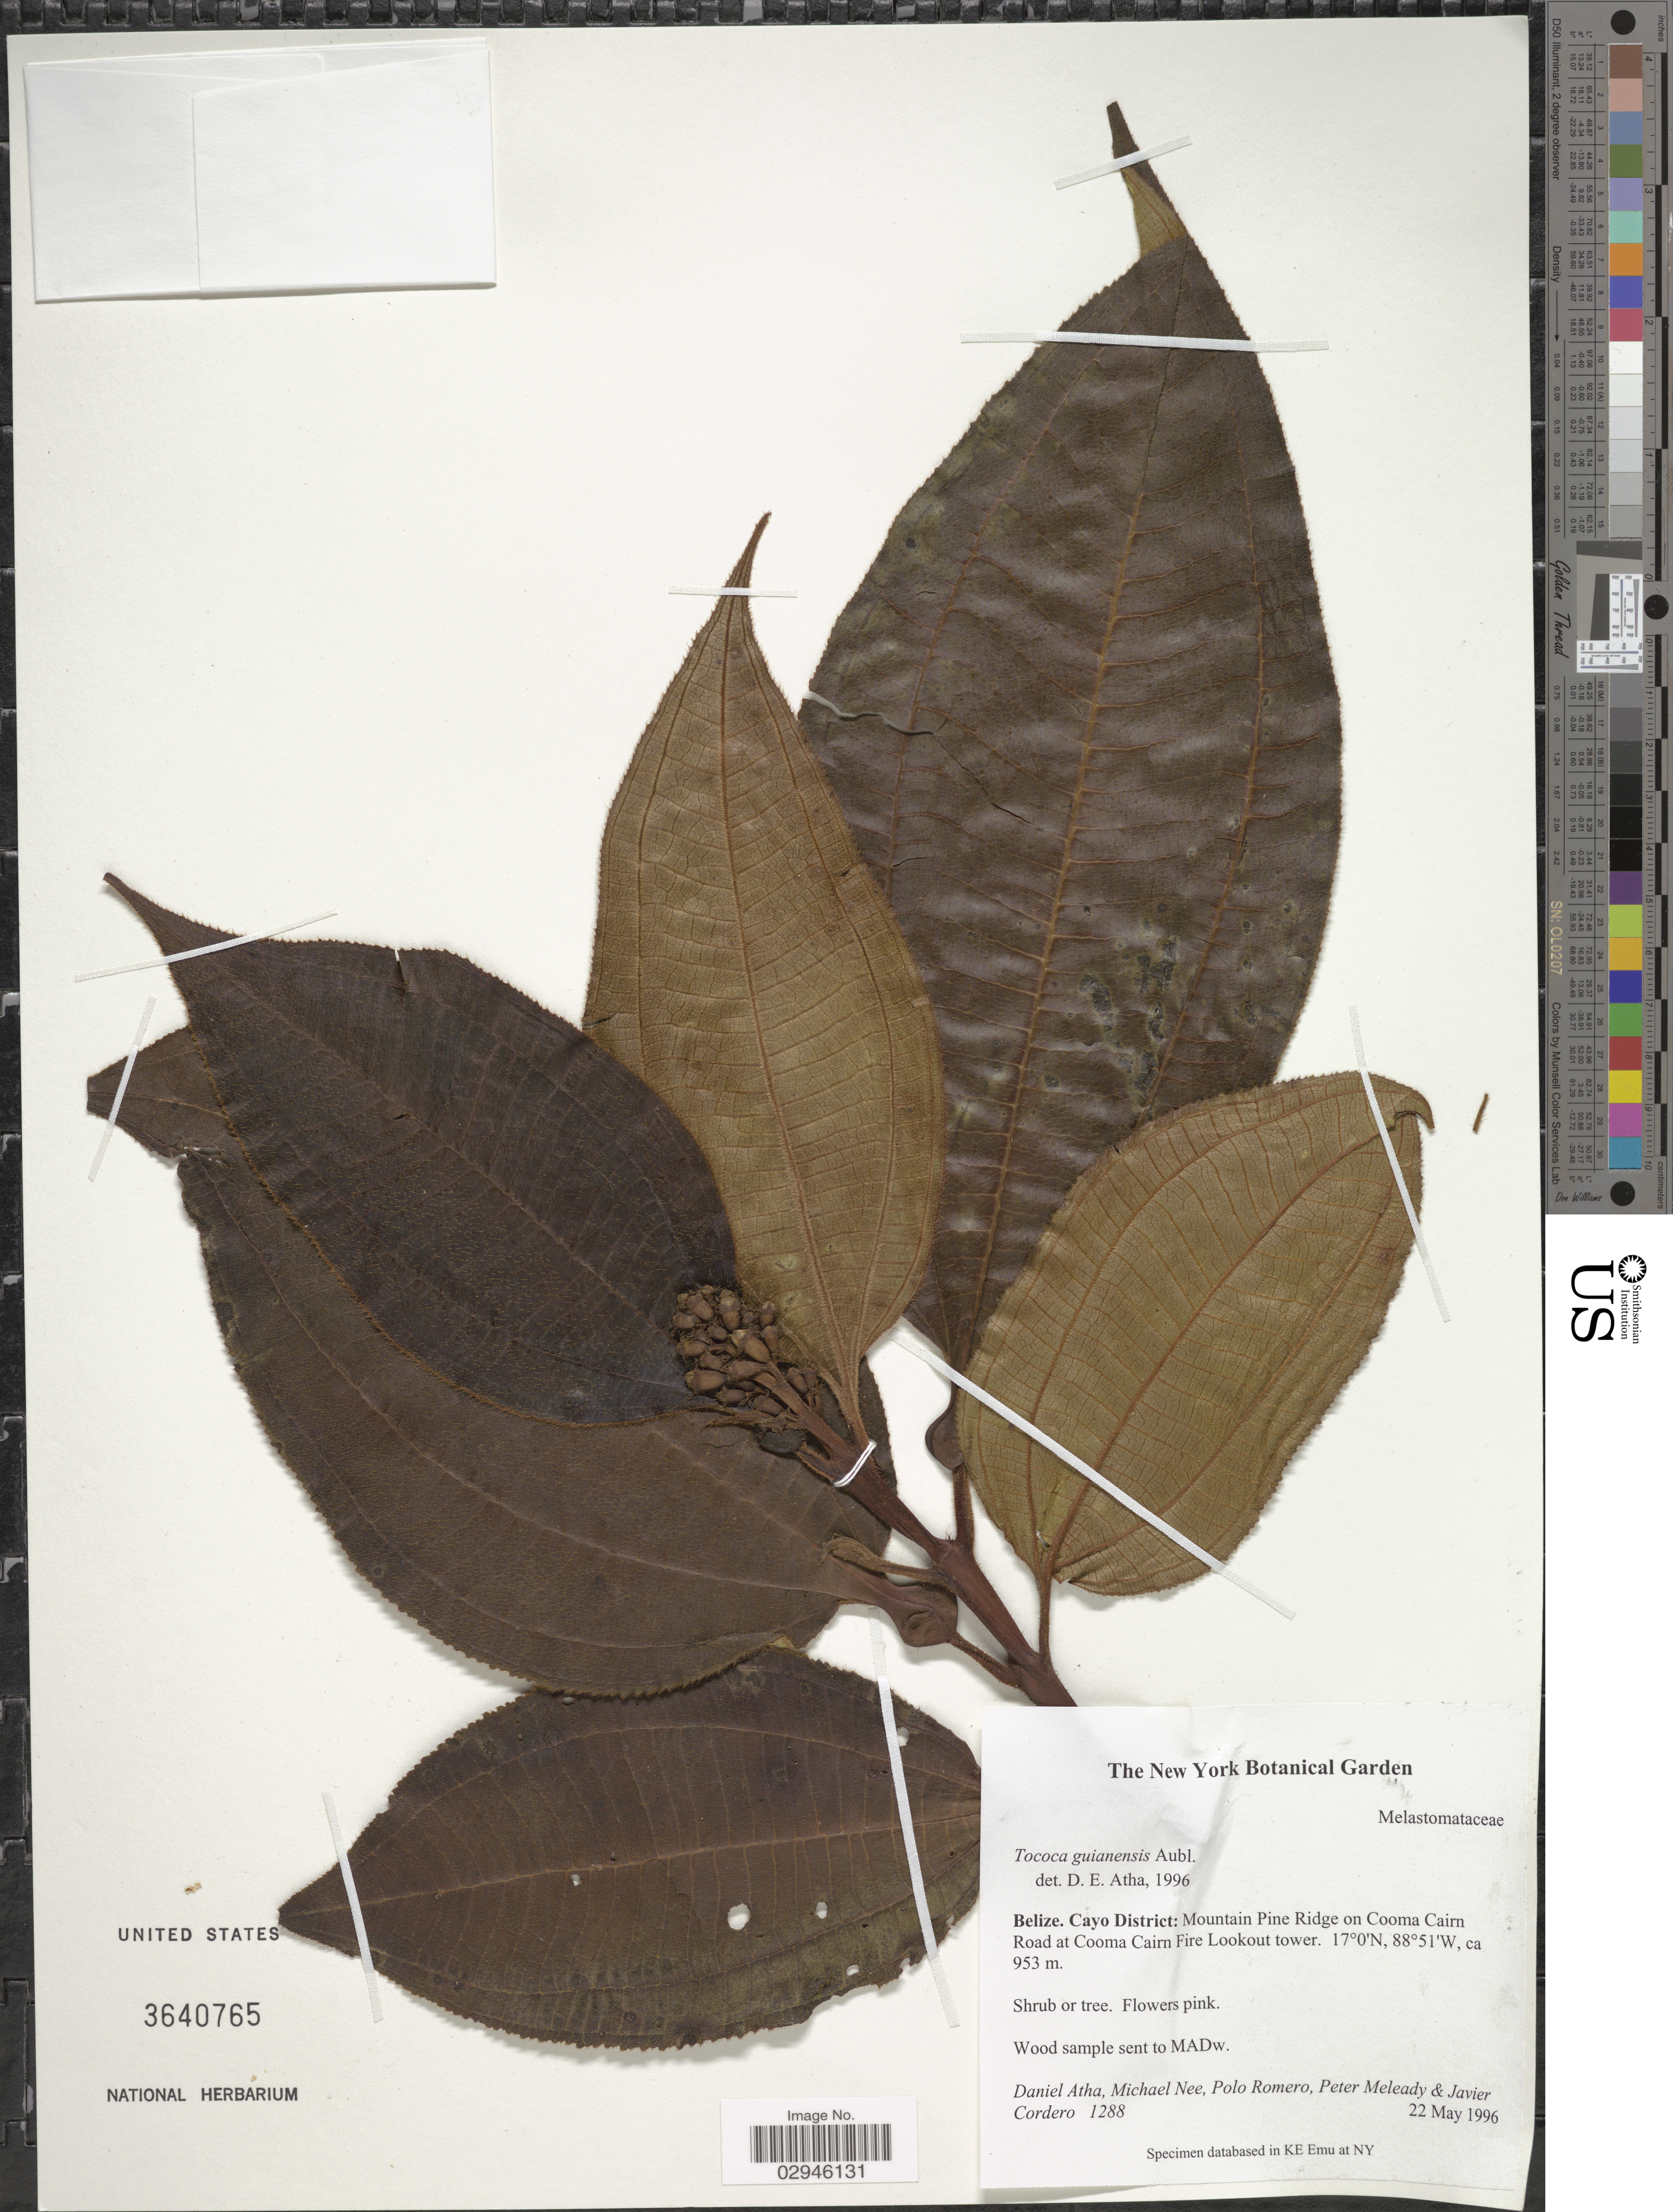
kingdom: Plantae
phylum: Tracheophyta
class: Magnoliopsida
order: Myrtales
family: Melastomataceae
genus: Tococa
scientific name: Tococa guianensis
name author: Aubl.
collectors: D. Atha, M. Nee, P. Romero, P. Meleady & J. Cordero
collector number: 1288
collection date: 1996-05-22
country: Belize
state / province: Cayo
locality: Cayo District: Mountain Pine Ridge on Cooma Cairn Road at Cooma Cairn Fire Lookout tower.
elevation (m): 953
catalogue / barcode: US 3640765